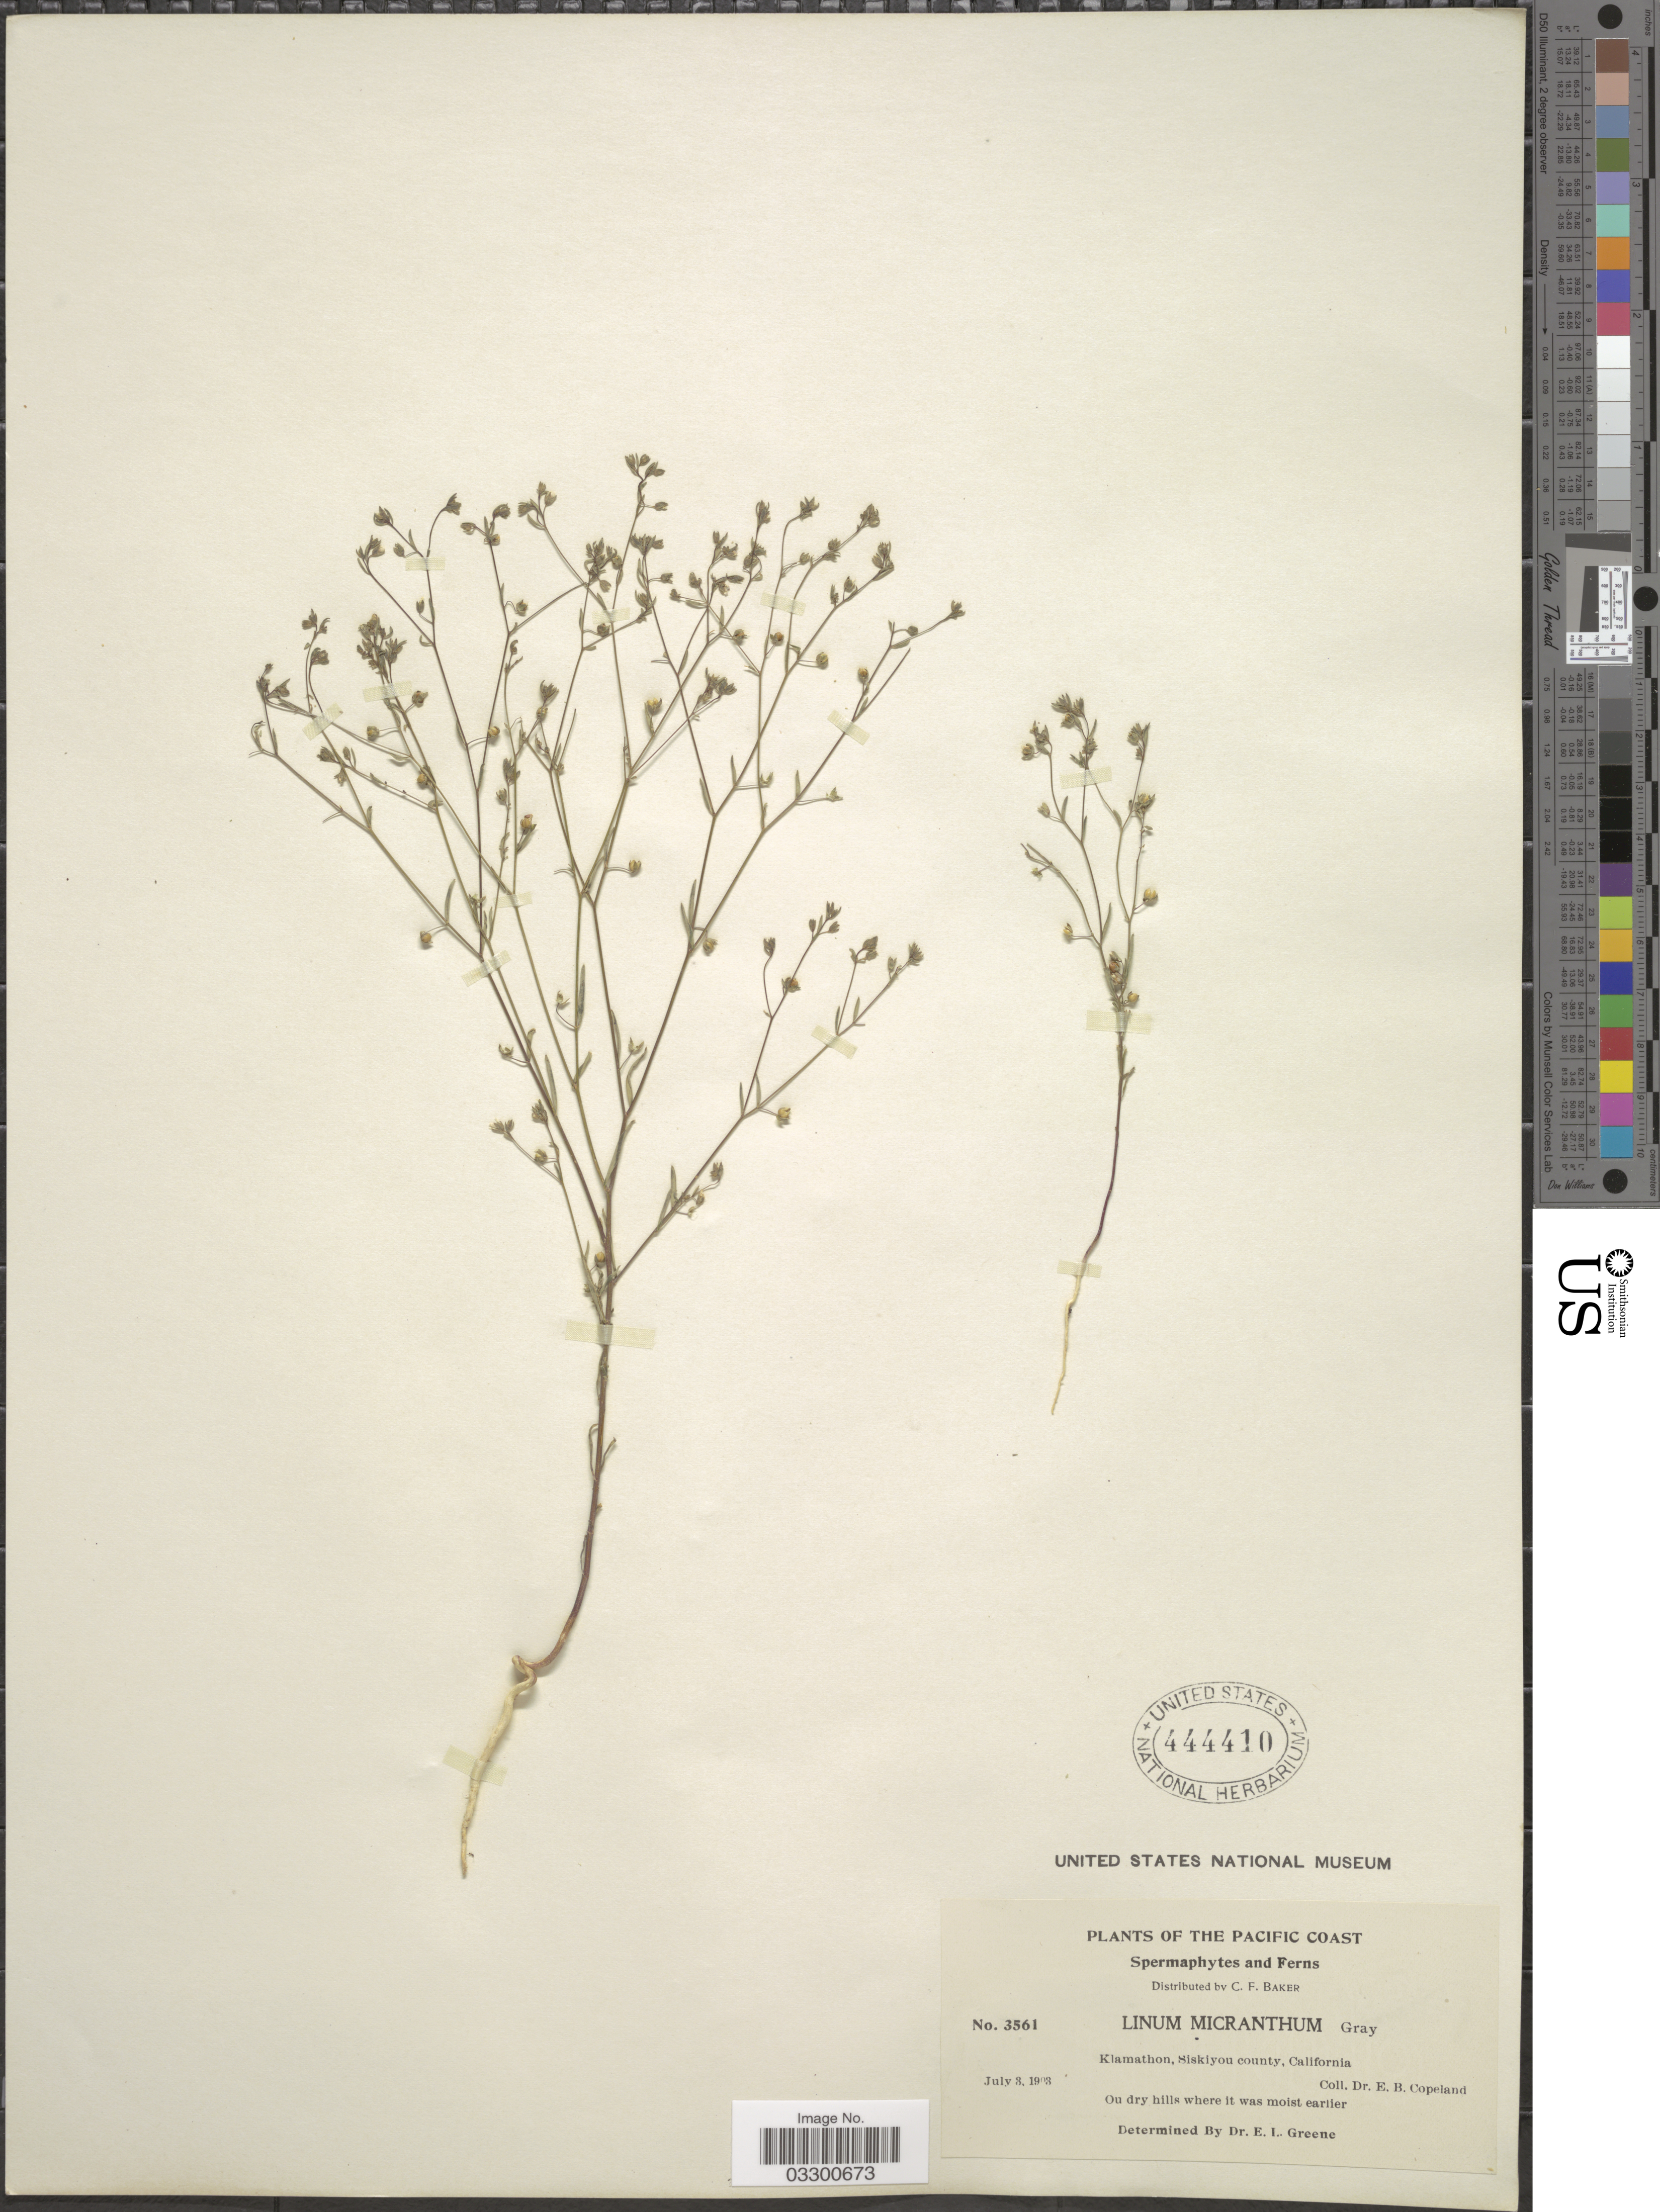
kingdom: Plantae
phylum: Tracheophyta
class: Magnoliopsida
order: Malpighiales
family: Linaceae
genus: Hesperolinon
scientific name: Hesperolinon micranthum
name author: (A. Gray) Small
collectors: E. B. Copeland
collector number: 3561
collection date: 1903-07-03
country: United States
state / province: California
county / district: Siskiyou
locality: The Pacific Coast. Klamathon, Siskiyou County.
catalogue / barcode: US 444410